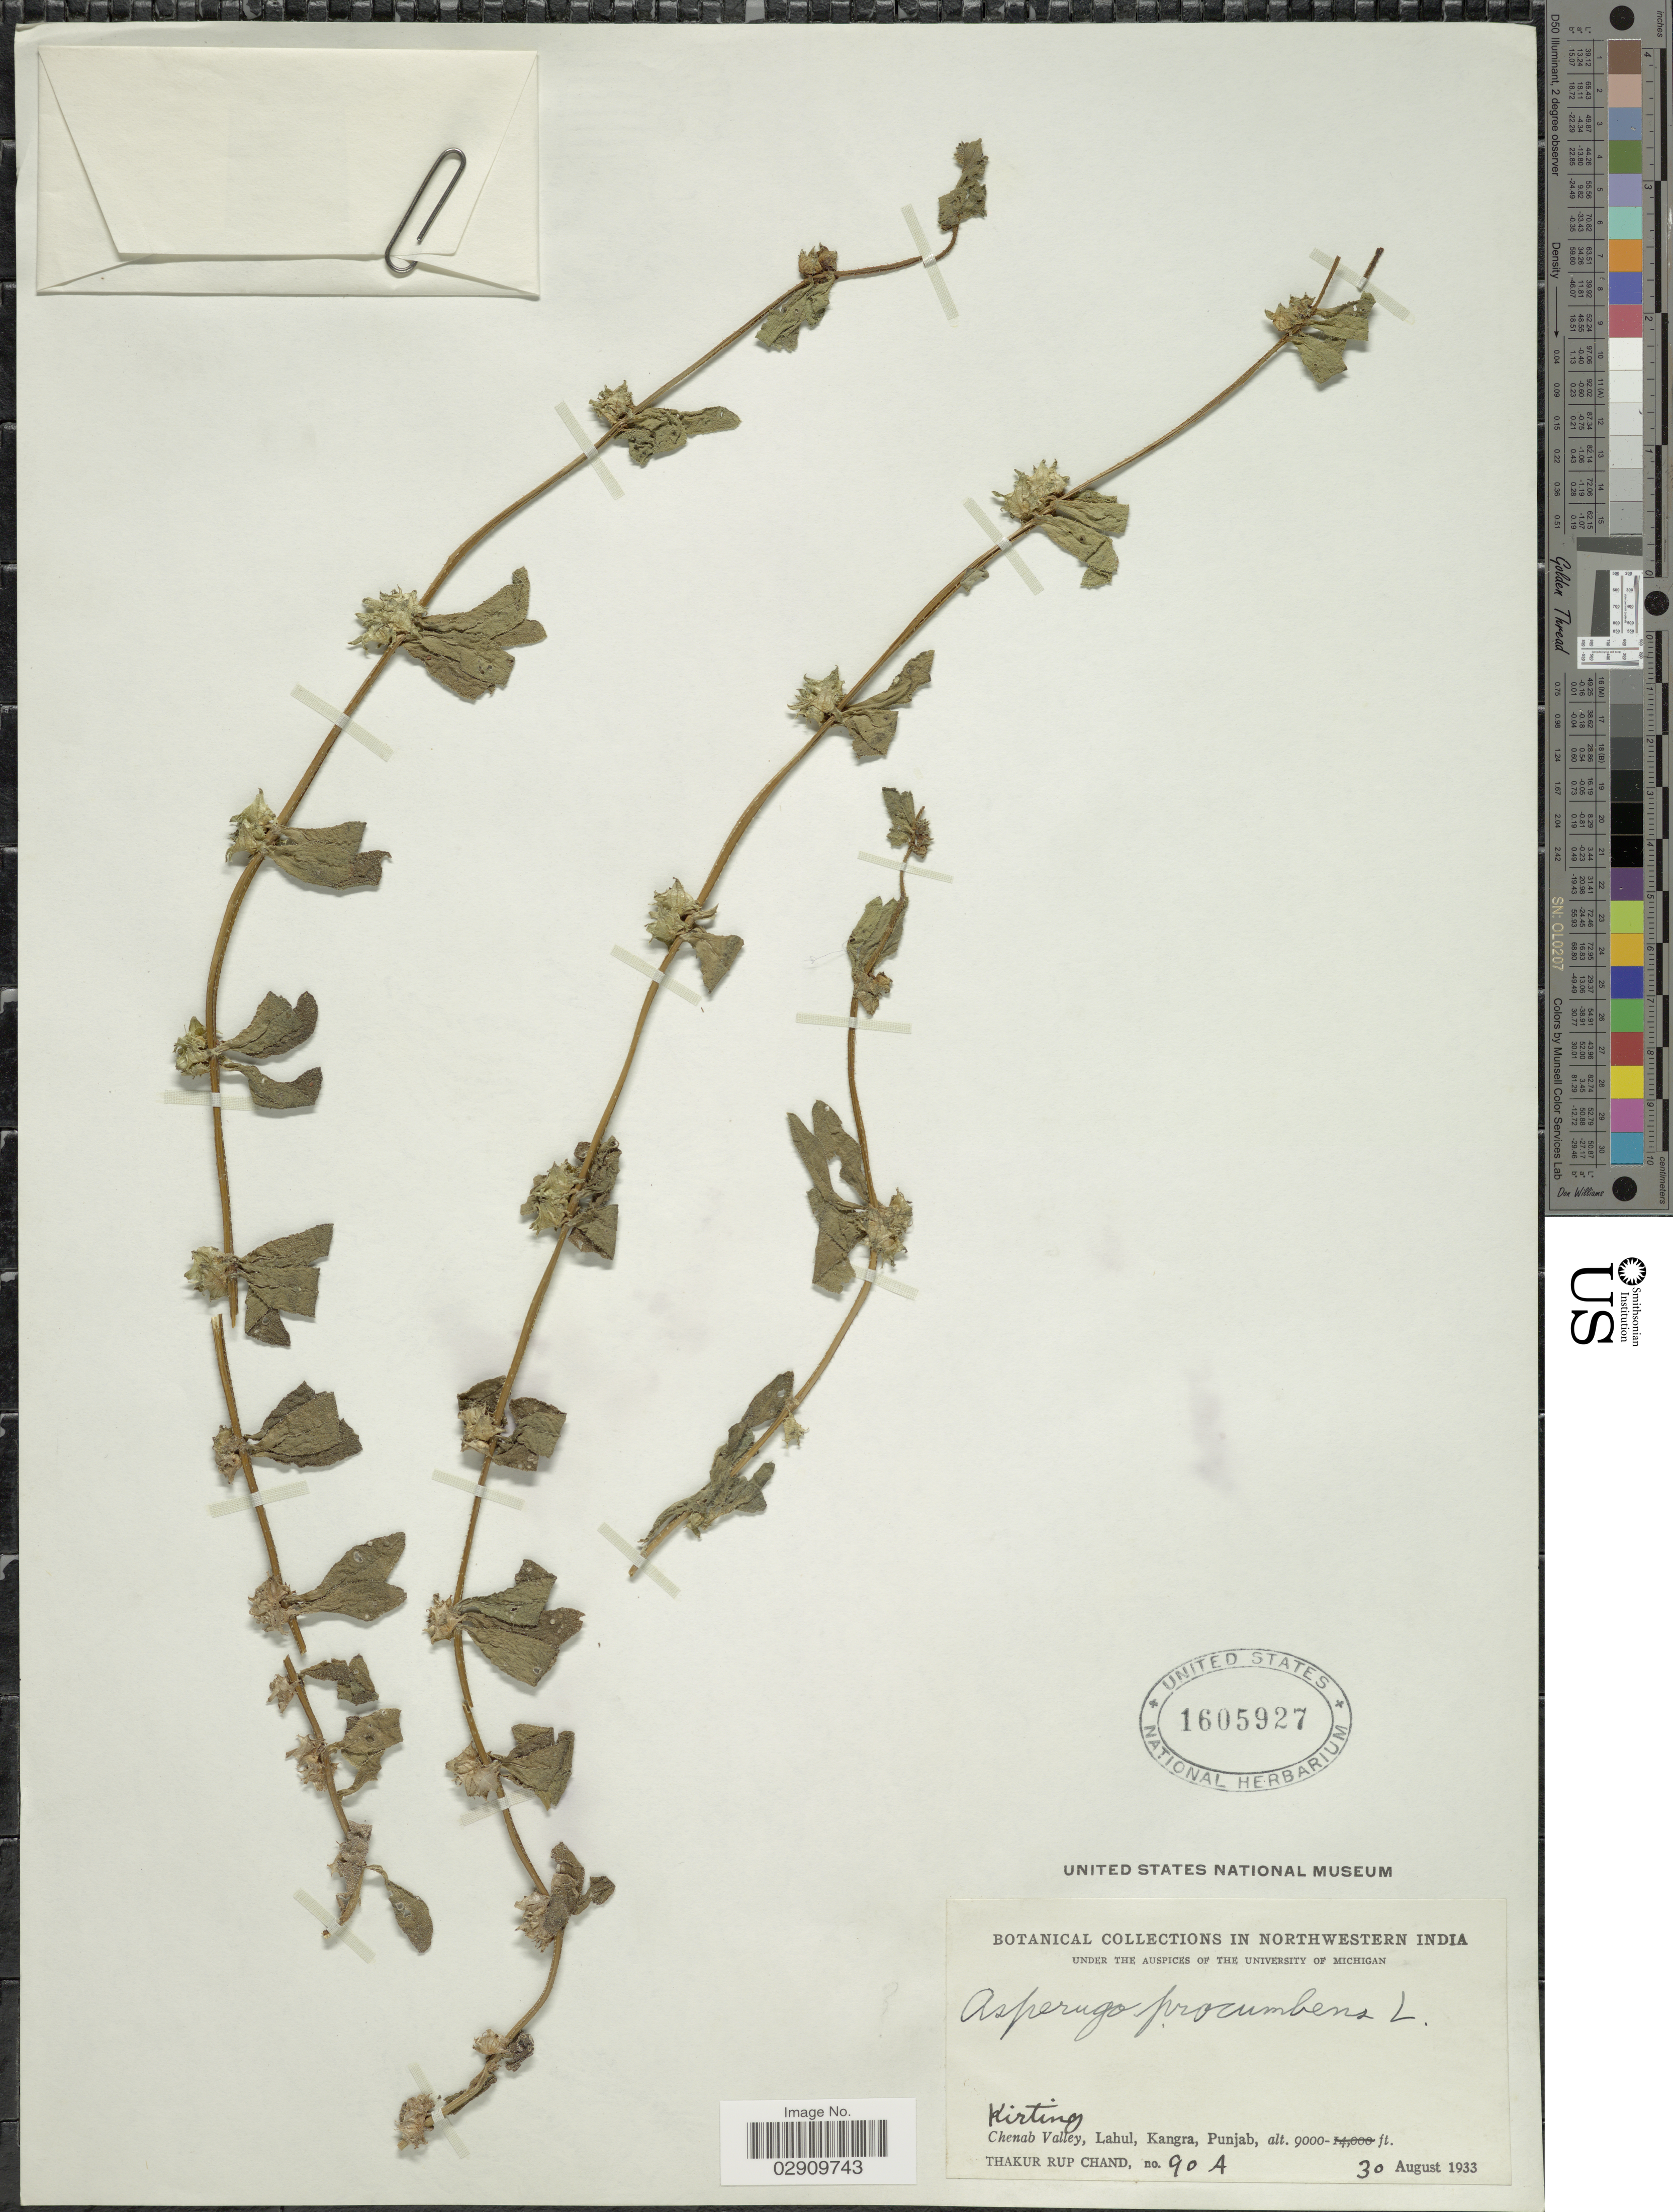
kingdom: Plantae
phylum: Tracheophyta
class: Magnoliopsida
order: Boraginales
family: Boraginaceae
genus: Asperugo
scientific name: Asperugo procumbens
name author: L.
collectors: T. R. Chand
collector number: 90A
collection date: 1933-08-30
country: India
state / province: Punjab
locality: Northwestern India, Kirting, Chenab Valley, Lahul, Kangra, Punjab.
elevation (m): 2743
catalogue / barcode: US 1605927